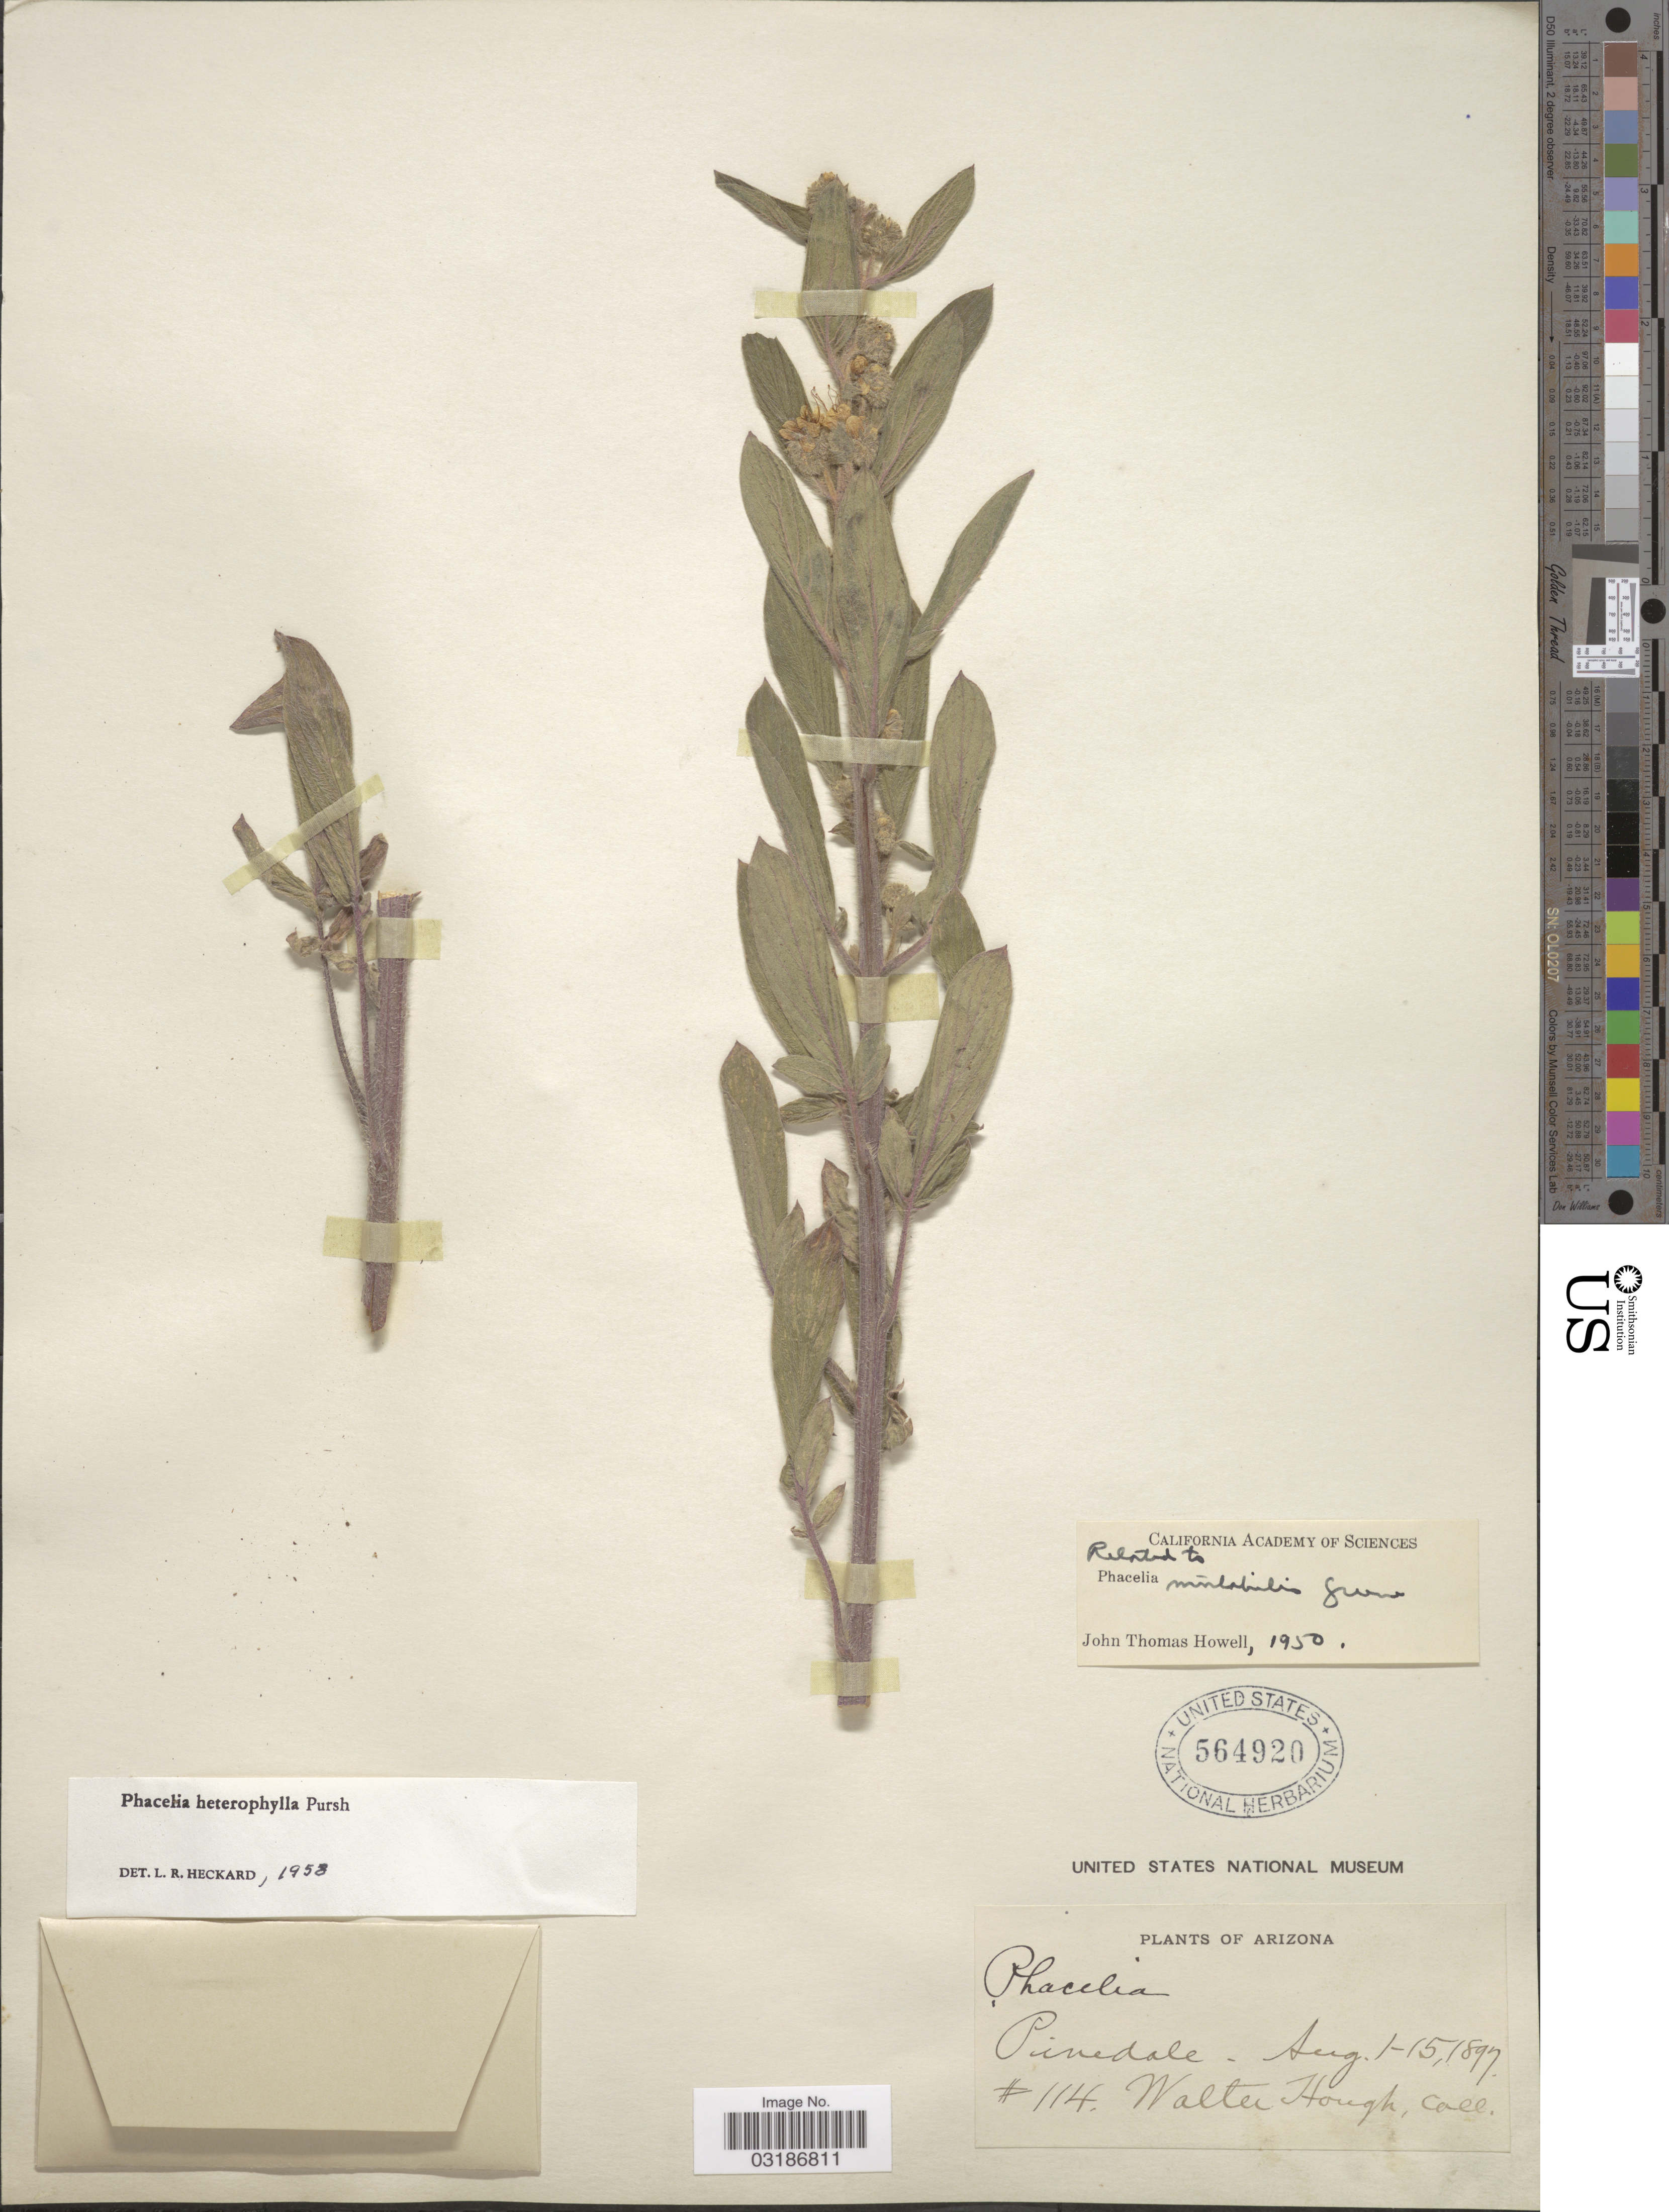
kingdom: Plantae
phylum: Tracheophyta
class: Magnoliopsida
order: Boraginales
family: Hydrophyllaceae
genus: Phacelia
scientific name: Phacelia heterophylla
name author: Pursh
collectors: W. Hough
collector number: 114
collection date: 1897-08-01/1897-08-15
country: United States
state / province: Arizona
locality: Pinedale.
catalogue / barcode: US 564920